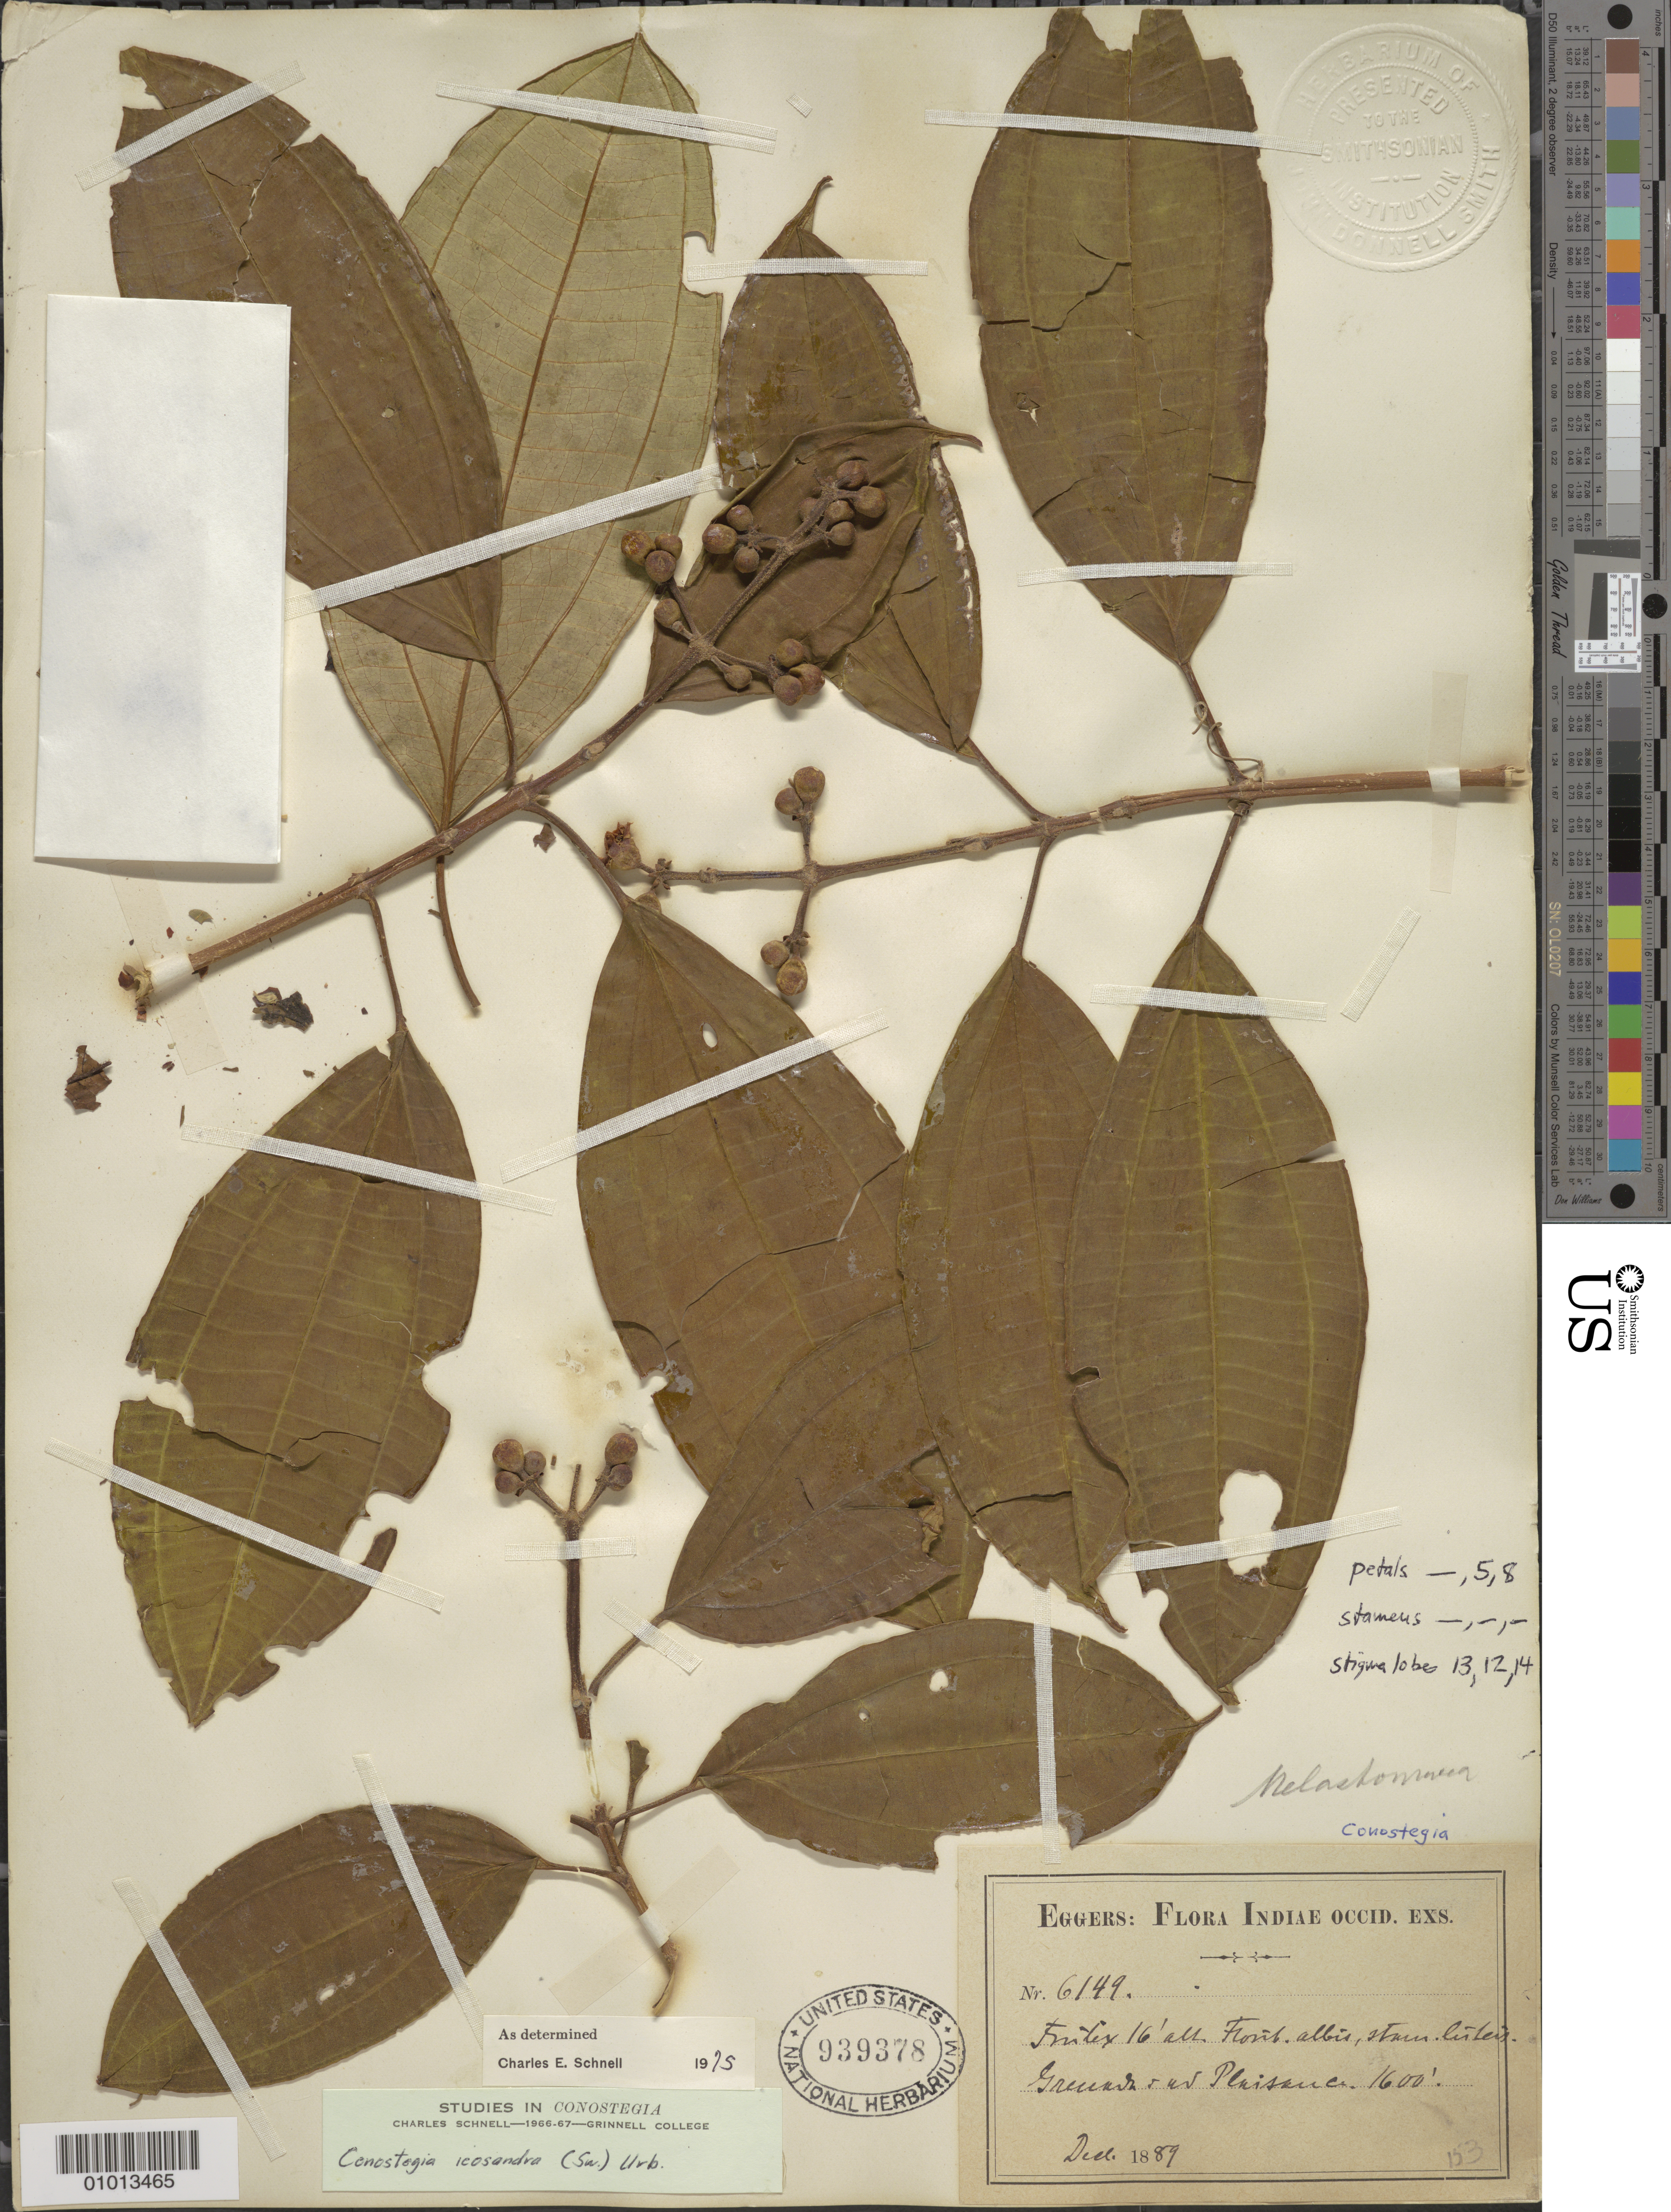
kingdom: Plantae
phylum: Tracheophyta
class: Magnoliopsida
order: Myrtales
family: Melastomataceae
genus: Conostegia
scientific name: Conostegia icosandra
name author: (Sw.) Urb.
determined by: Schnell, C. E.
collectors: H. F. A. von Eggers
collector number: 6149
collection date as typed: Dec 1889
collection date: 1889-12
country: Grenada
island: Grenada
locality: Plaisance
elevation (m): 488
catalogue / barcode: US 939378